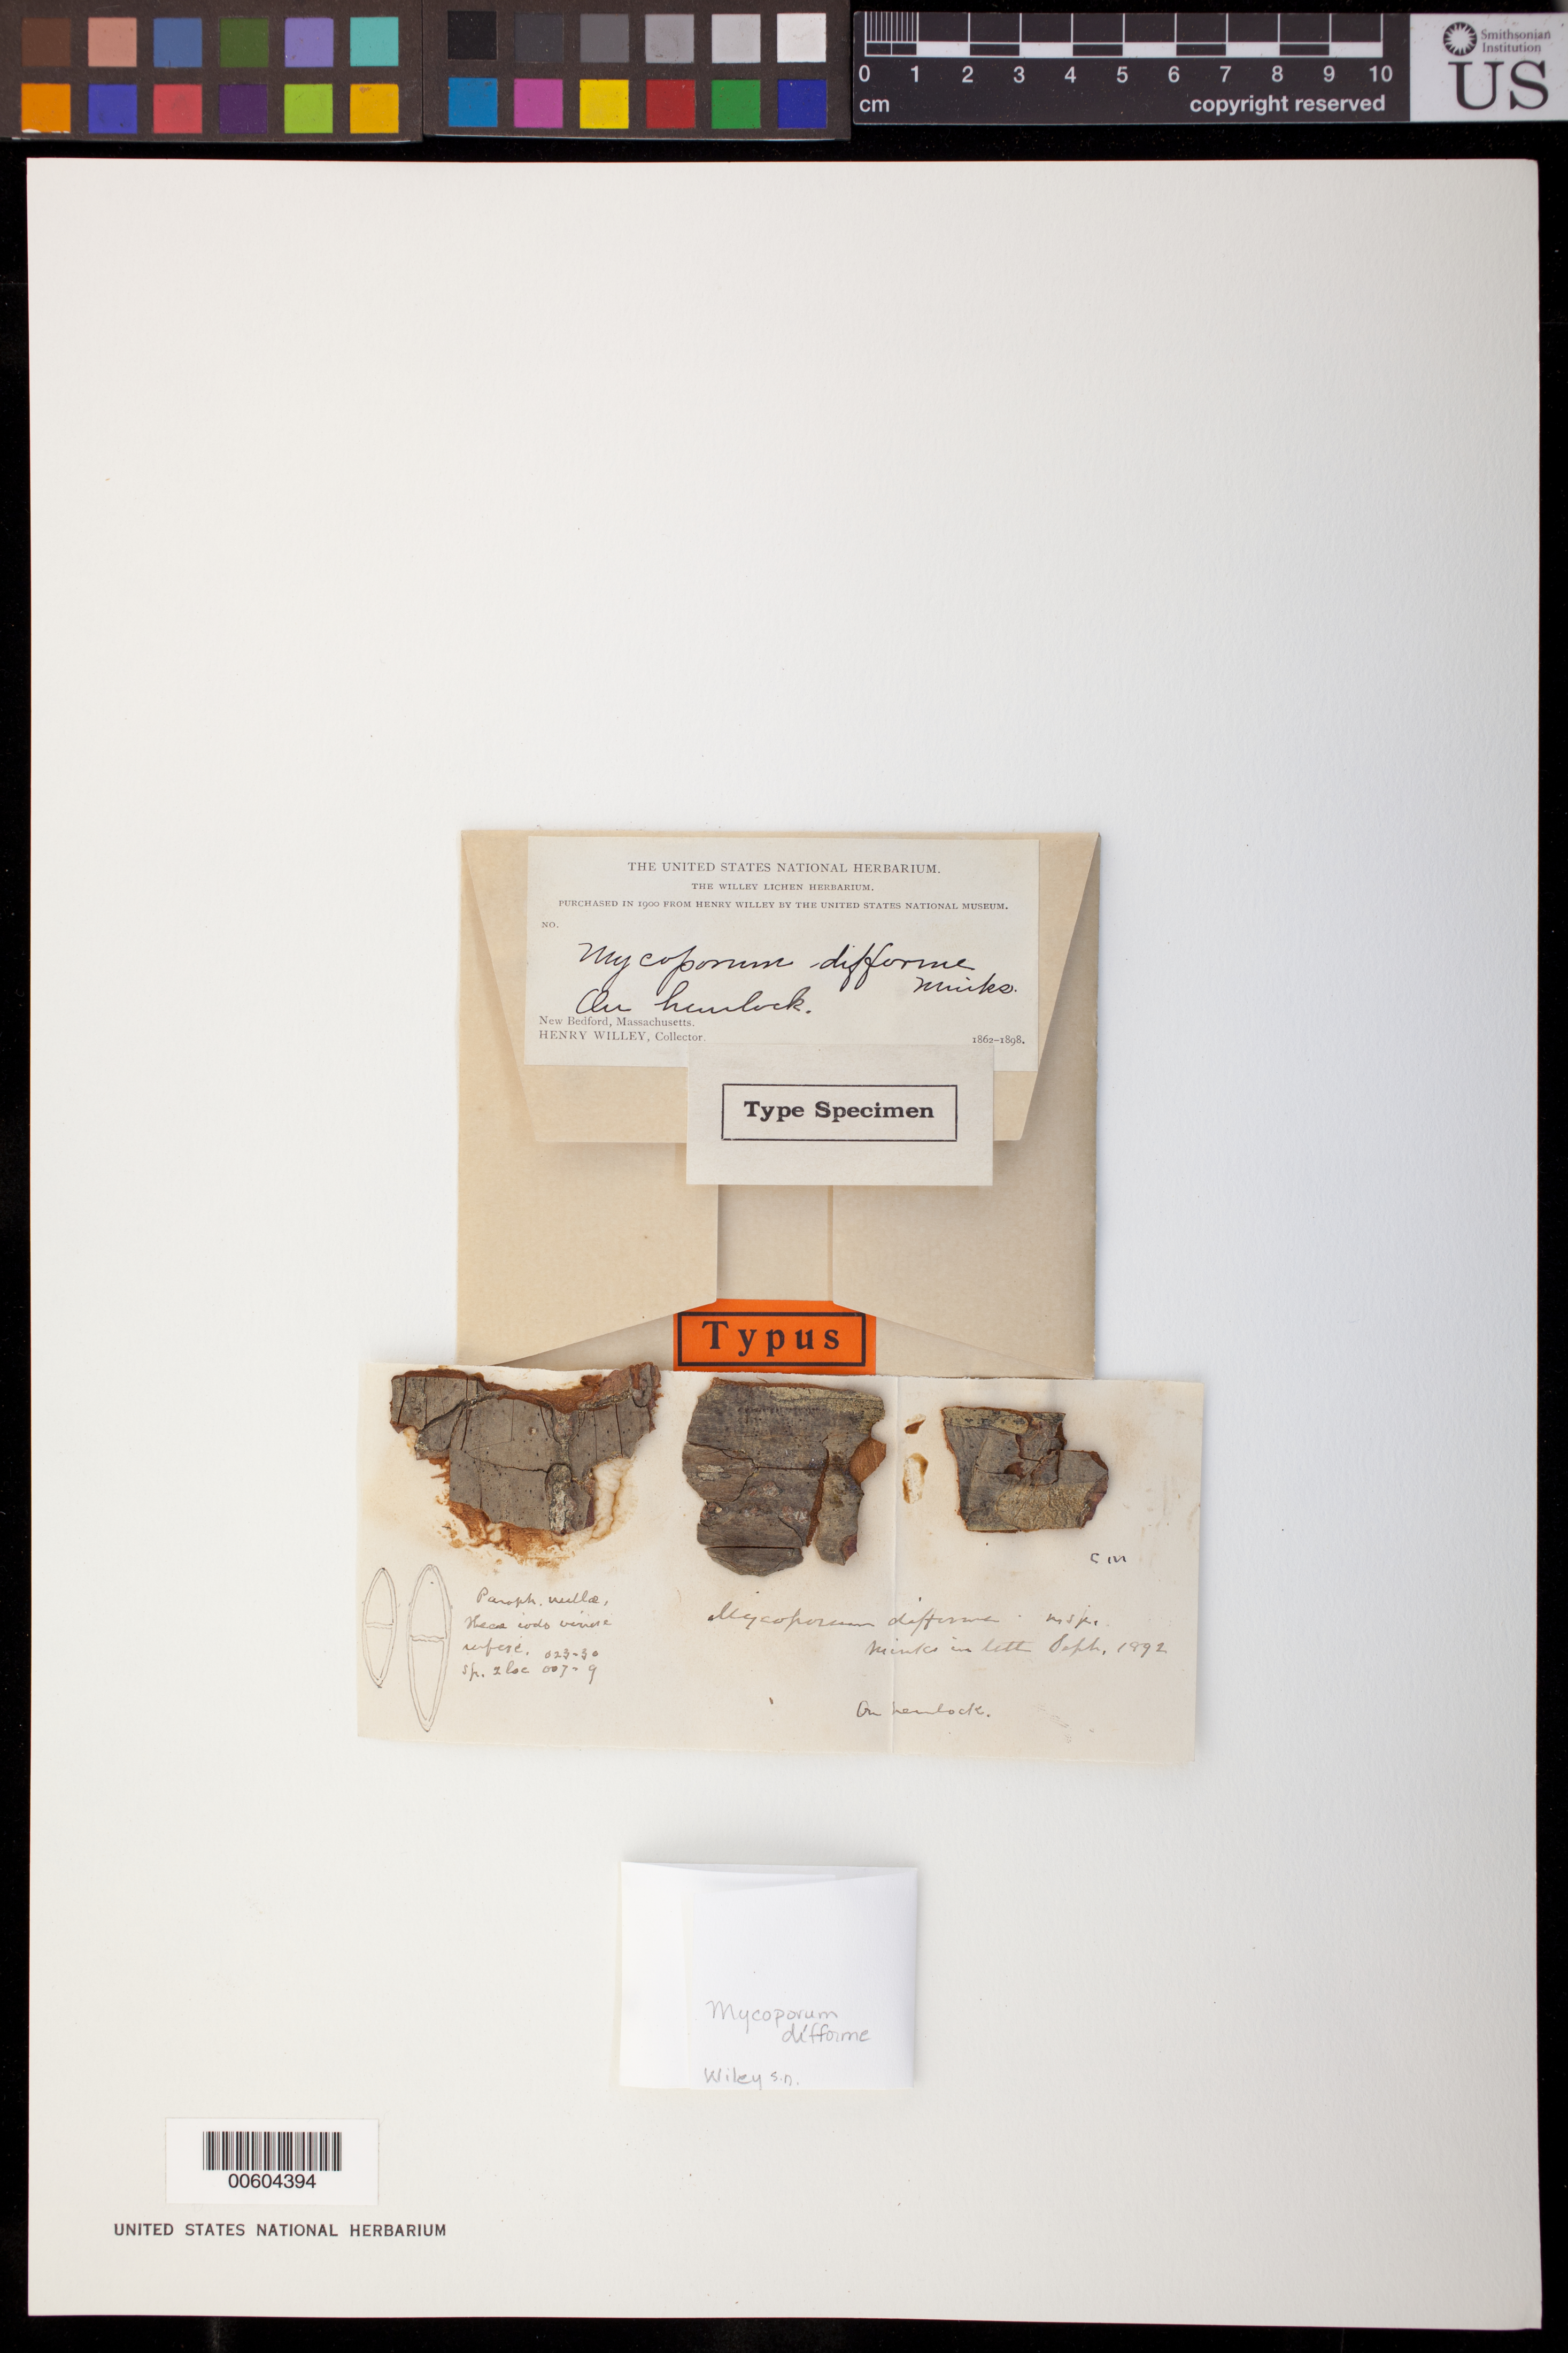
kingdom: Fungi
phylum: Ascomycota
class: Dothideomycetes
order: Pleosporales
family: Mycoporaceae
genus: Mycoporum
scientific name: Mycoporum difforme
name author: Minks in Willey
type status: Type Collection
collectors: H. Willey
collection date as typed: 1862 to -- --- 1898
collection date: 1862/1898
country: United States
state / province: Massachusetts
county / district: Bristol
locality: New Bedford.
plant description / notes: There are several more Willey collections at US, identified as this species, that should be checked as possible type material